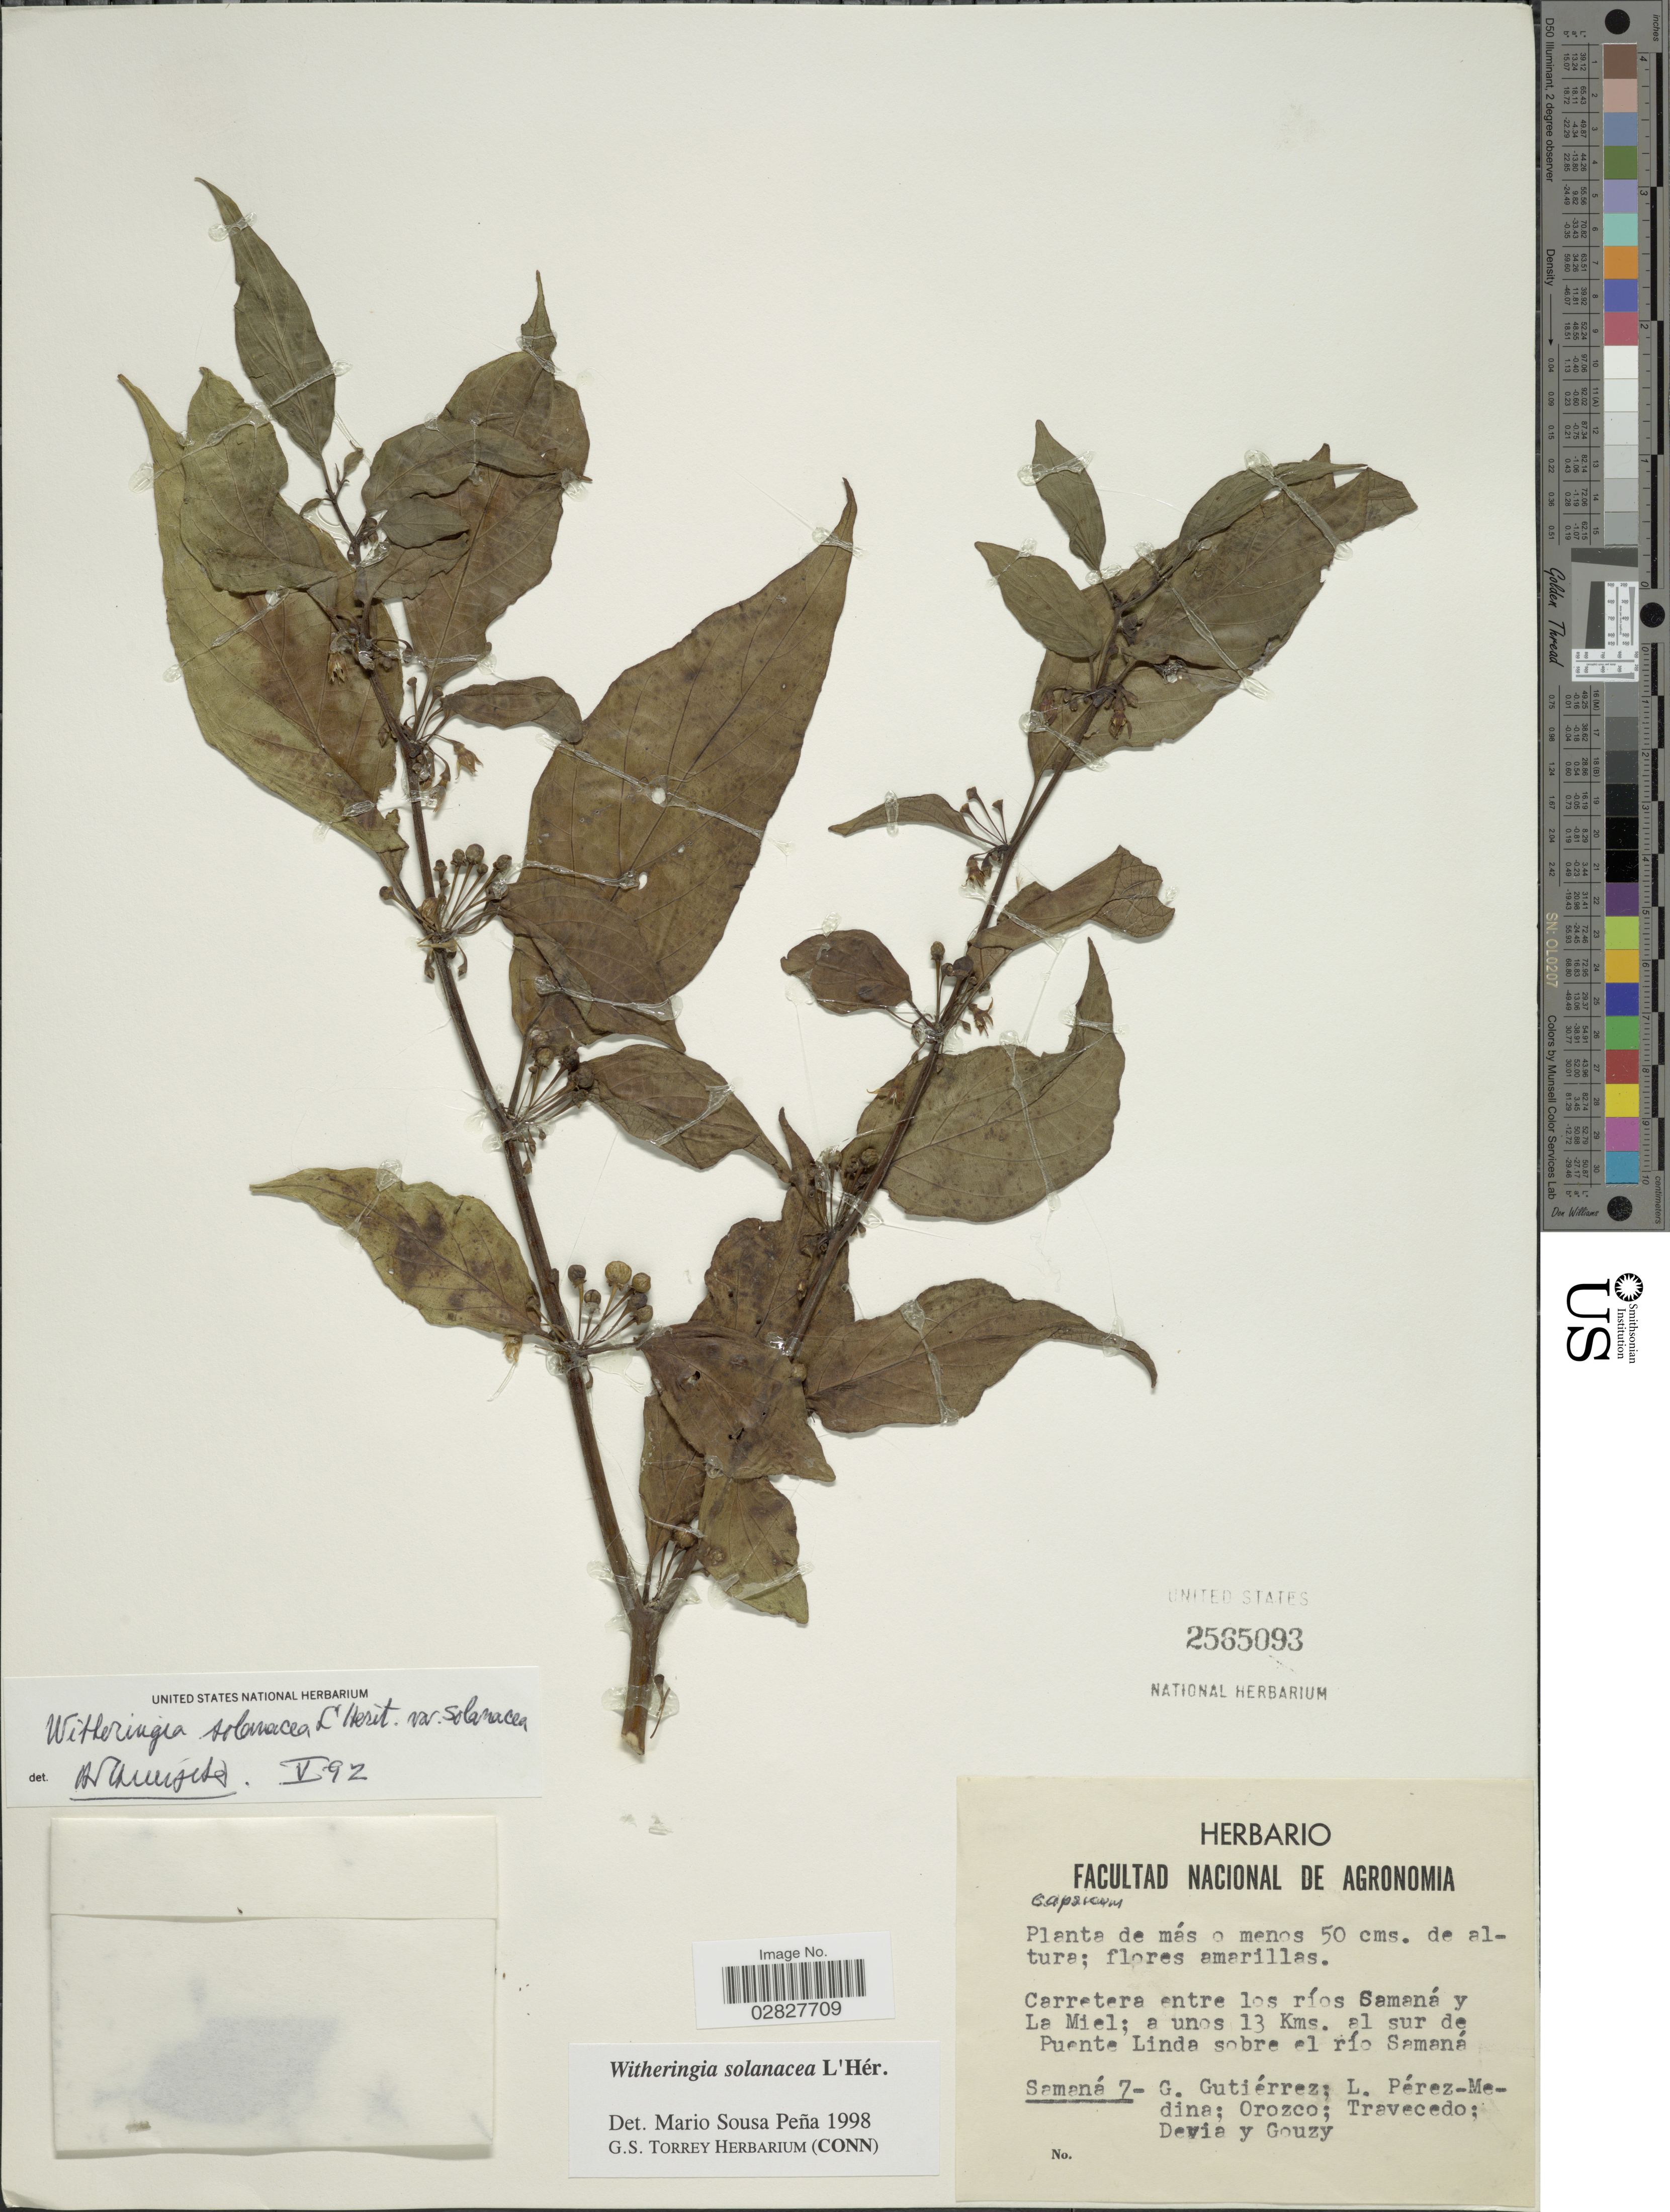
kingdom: Plantae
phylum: Tracheophyta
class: Magnoliopsida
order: Solanales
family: Solanaceae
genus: Witheringia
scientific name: Witheringia solanacea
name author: L'Hér.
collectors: G. Gutiérrez, L. Pérez-Medina, Orozco, E. Travecedo & et al.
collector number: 7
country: Dominican Republic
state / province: Samaná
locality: Carretera entre los ríos Samaná y La Miel; a unos 13 Kms. al sur de Puente Linda sobre el río Samaná.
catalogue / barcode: US 2565093